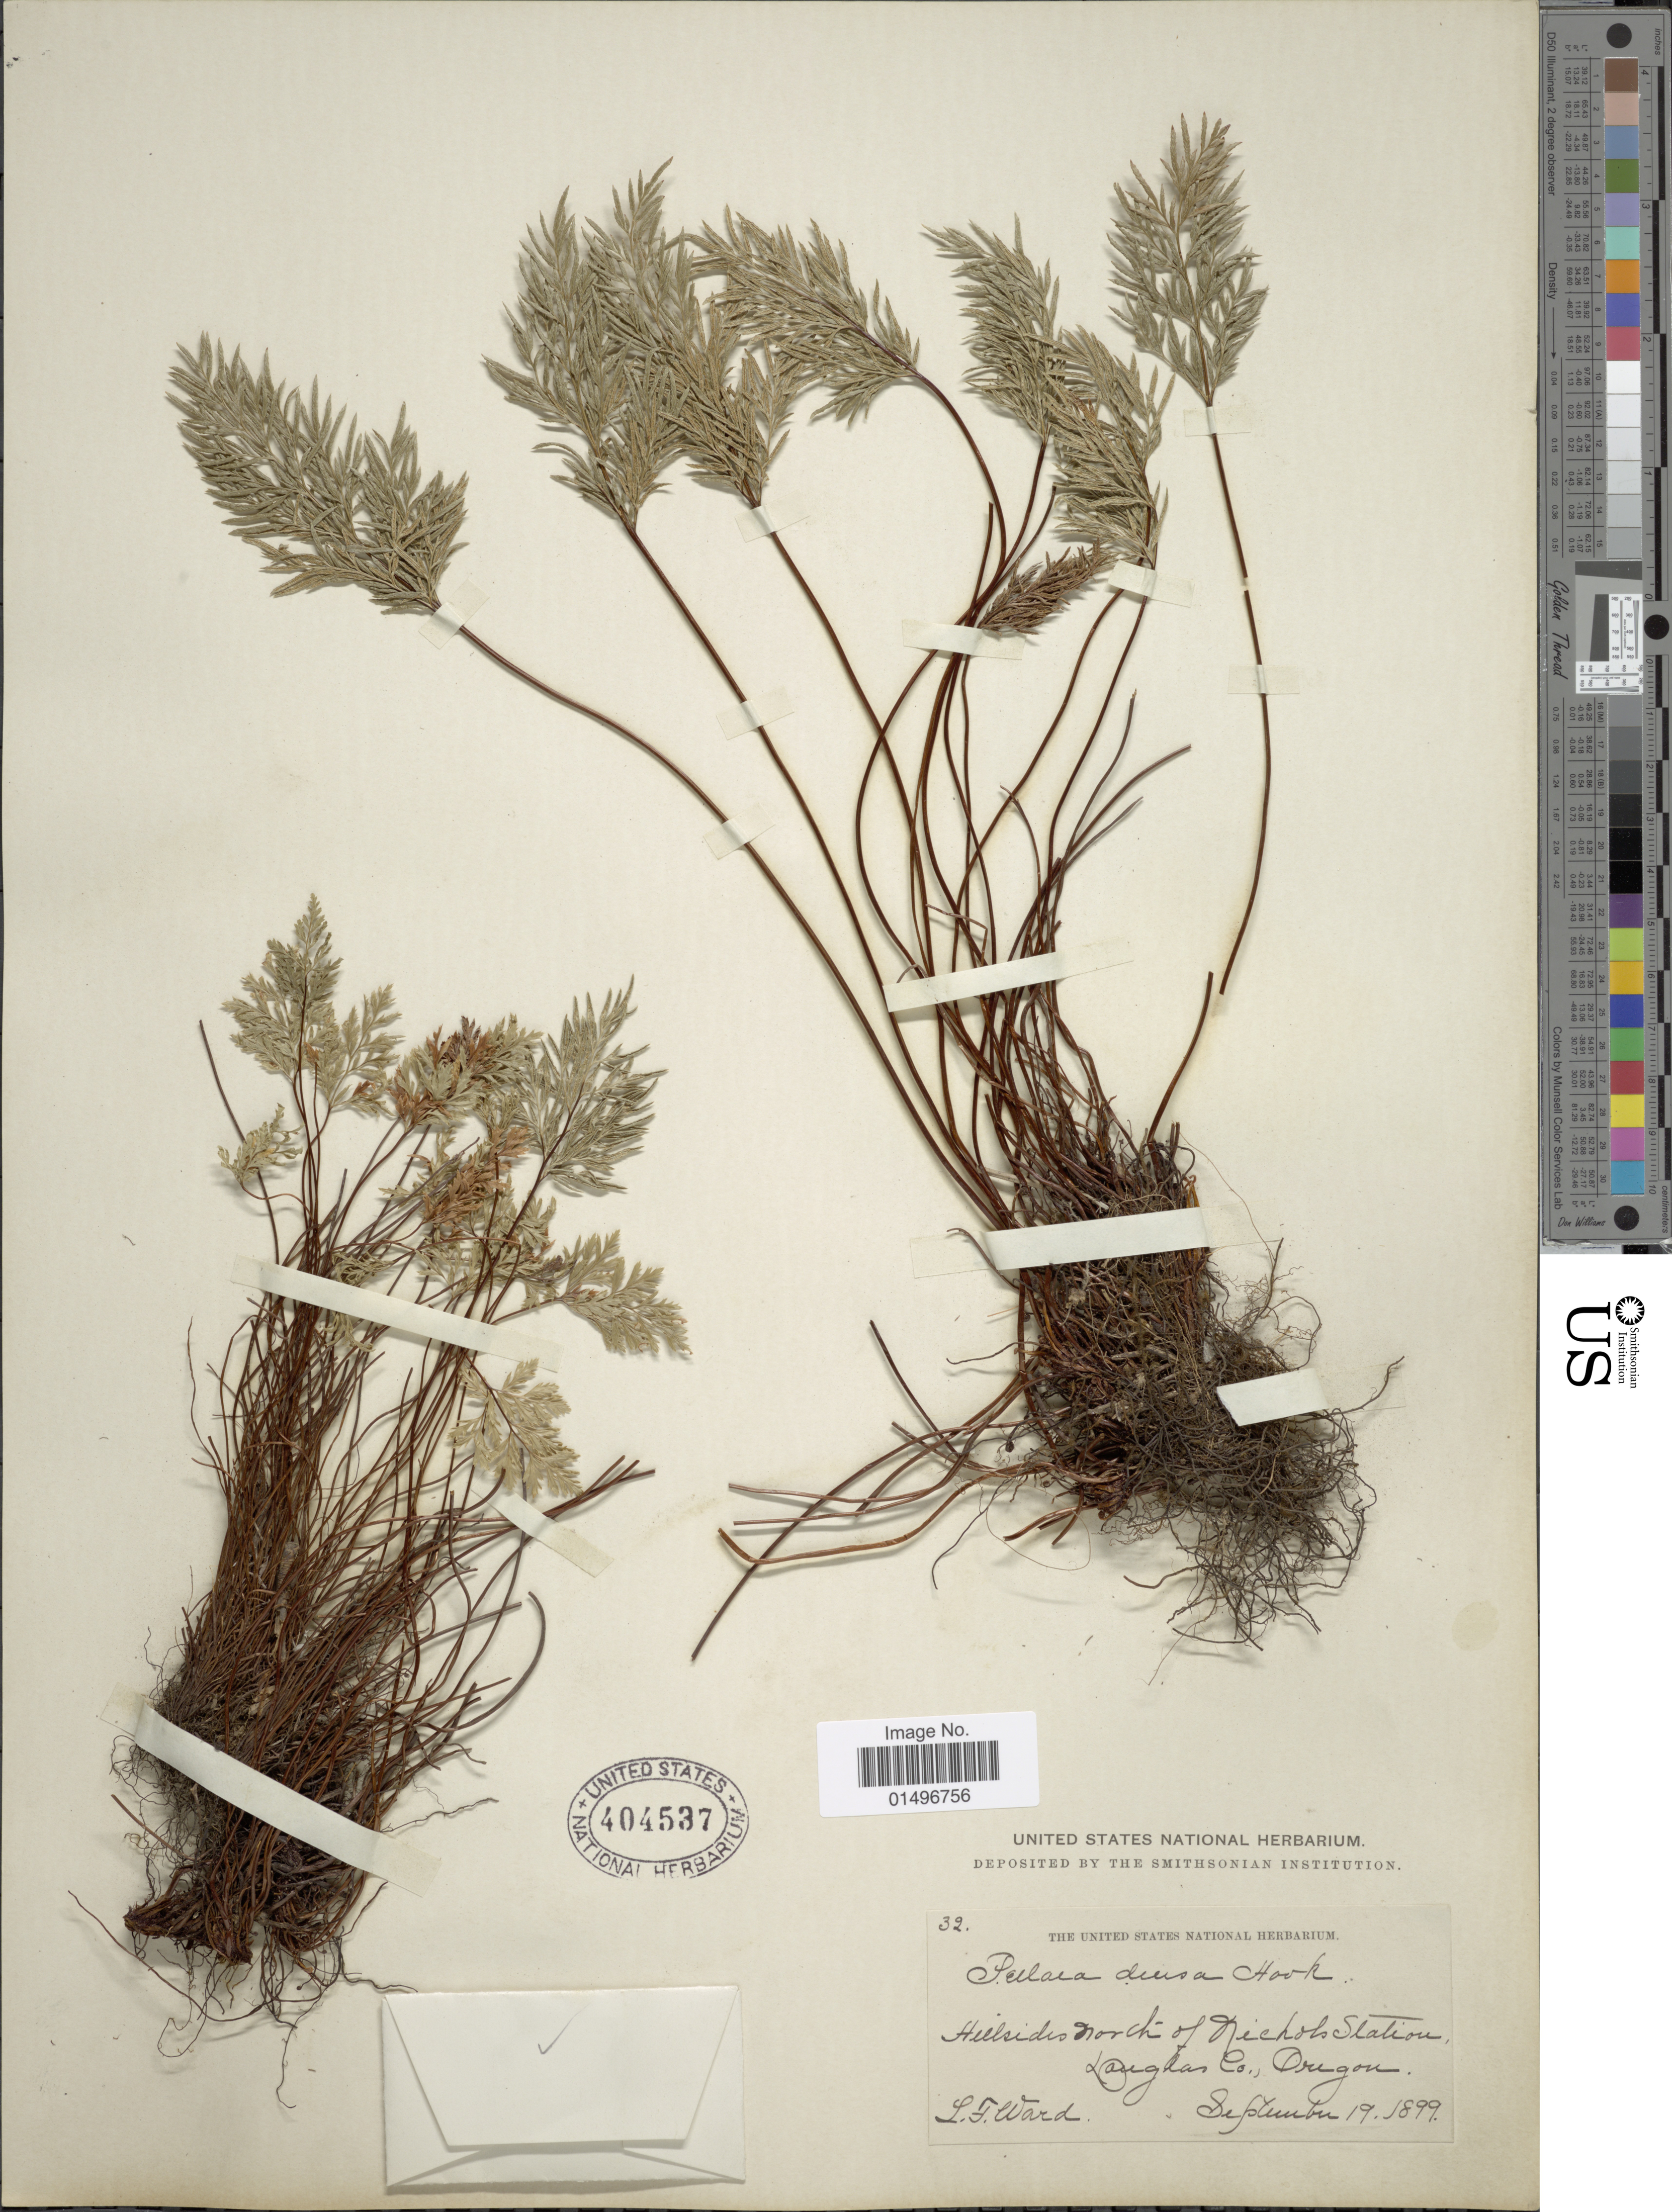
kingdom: Plantae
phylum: Tracheophyta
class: Polypodiopsida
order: Polypodiales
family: Pteridaceae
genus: Aspidotis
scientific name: Aspidotis densa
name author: (Brack.) Lellinger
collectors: L. Ward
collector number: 32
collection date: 1899-09-19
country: United States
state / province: Oregon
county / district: Douglas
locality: Oregon, Hillside north of Nichols Station, Douglas Co.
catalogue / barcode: US 404537